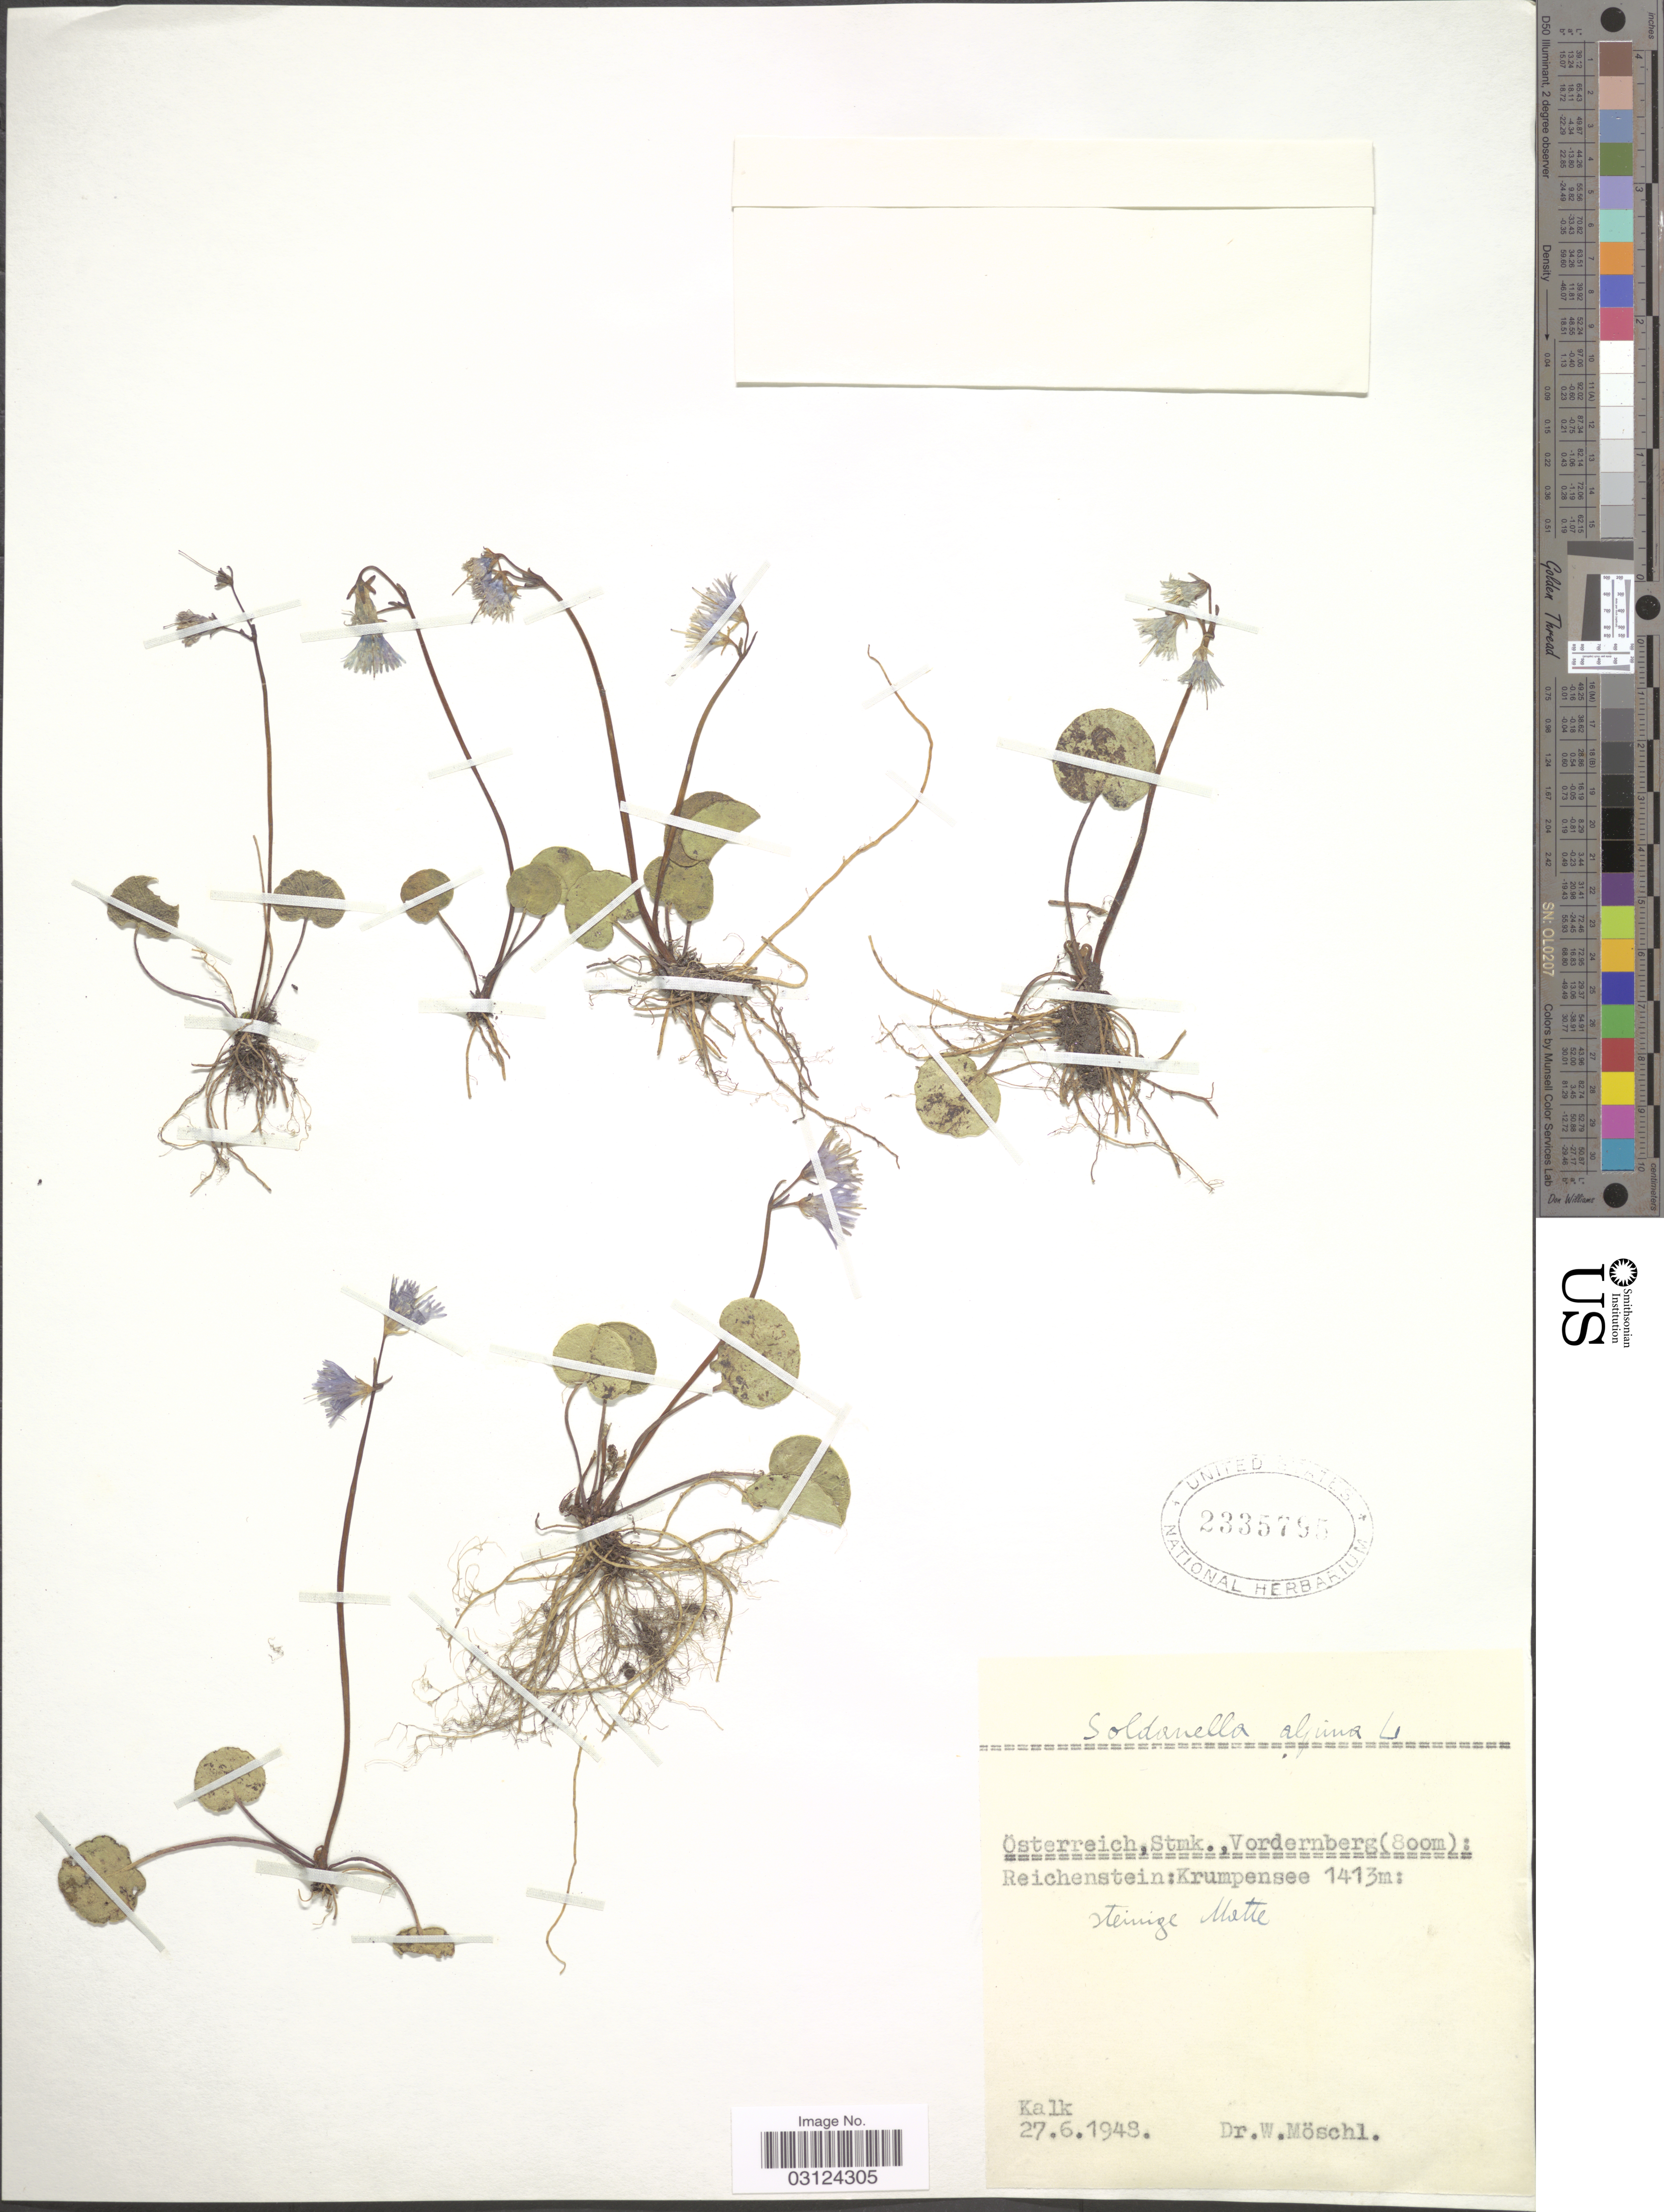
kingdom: Plantae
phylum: Tracheophyta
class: Magnoliopsida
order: Ericales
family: Primulaceae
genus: Soldanella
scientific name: Soldanella alpina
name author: L.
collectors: W. Moschl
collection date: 1948-06-27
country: Austria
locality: Österreich, Stmk., Vordernberg: Reichenstein: Krumpensee. Kalk.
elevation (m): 800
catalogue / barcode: US 2335795